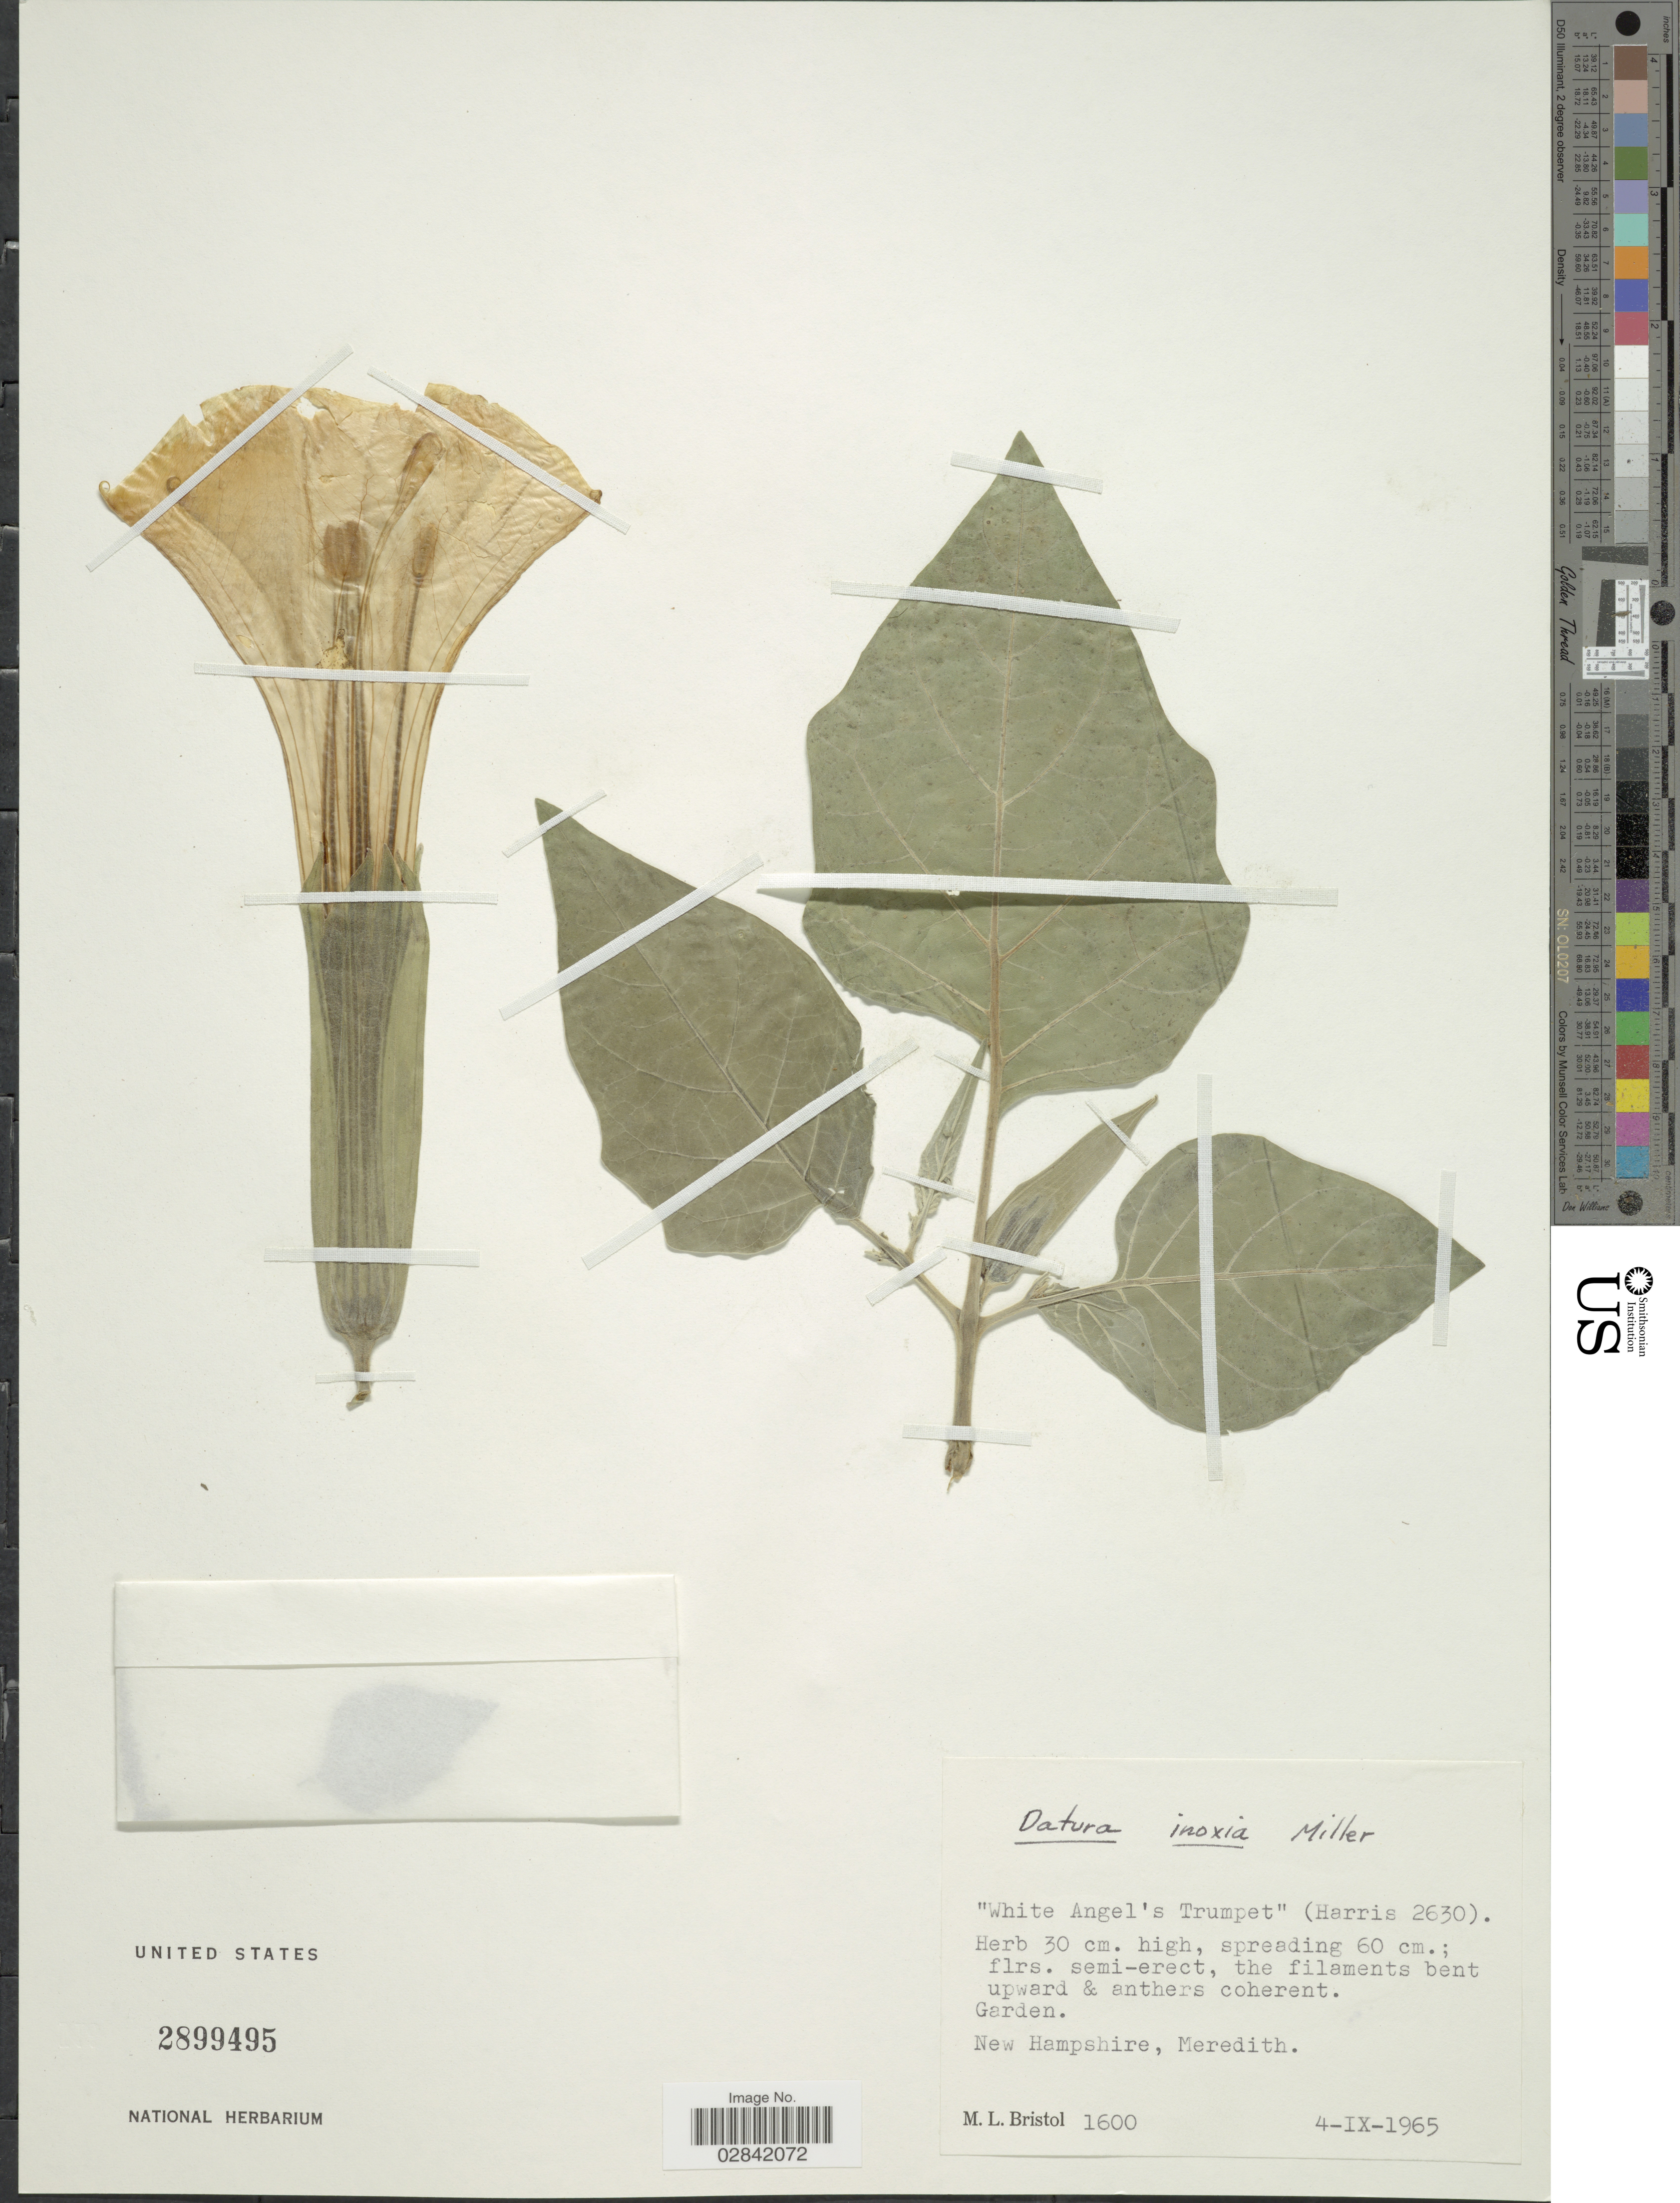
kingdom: Plantae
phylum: Tracheophyta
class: Magnoliopsida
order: Solanales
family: Solanaceae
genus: Datura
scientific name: Datura innoxia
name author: Mill.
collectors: M. L. Bristol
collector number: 1600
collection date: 1965-09-04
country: United States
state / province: New Hampshire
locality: New Hampshire, Meredith.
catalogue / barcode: US 2899495